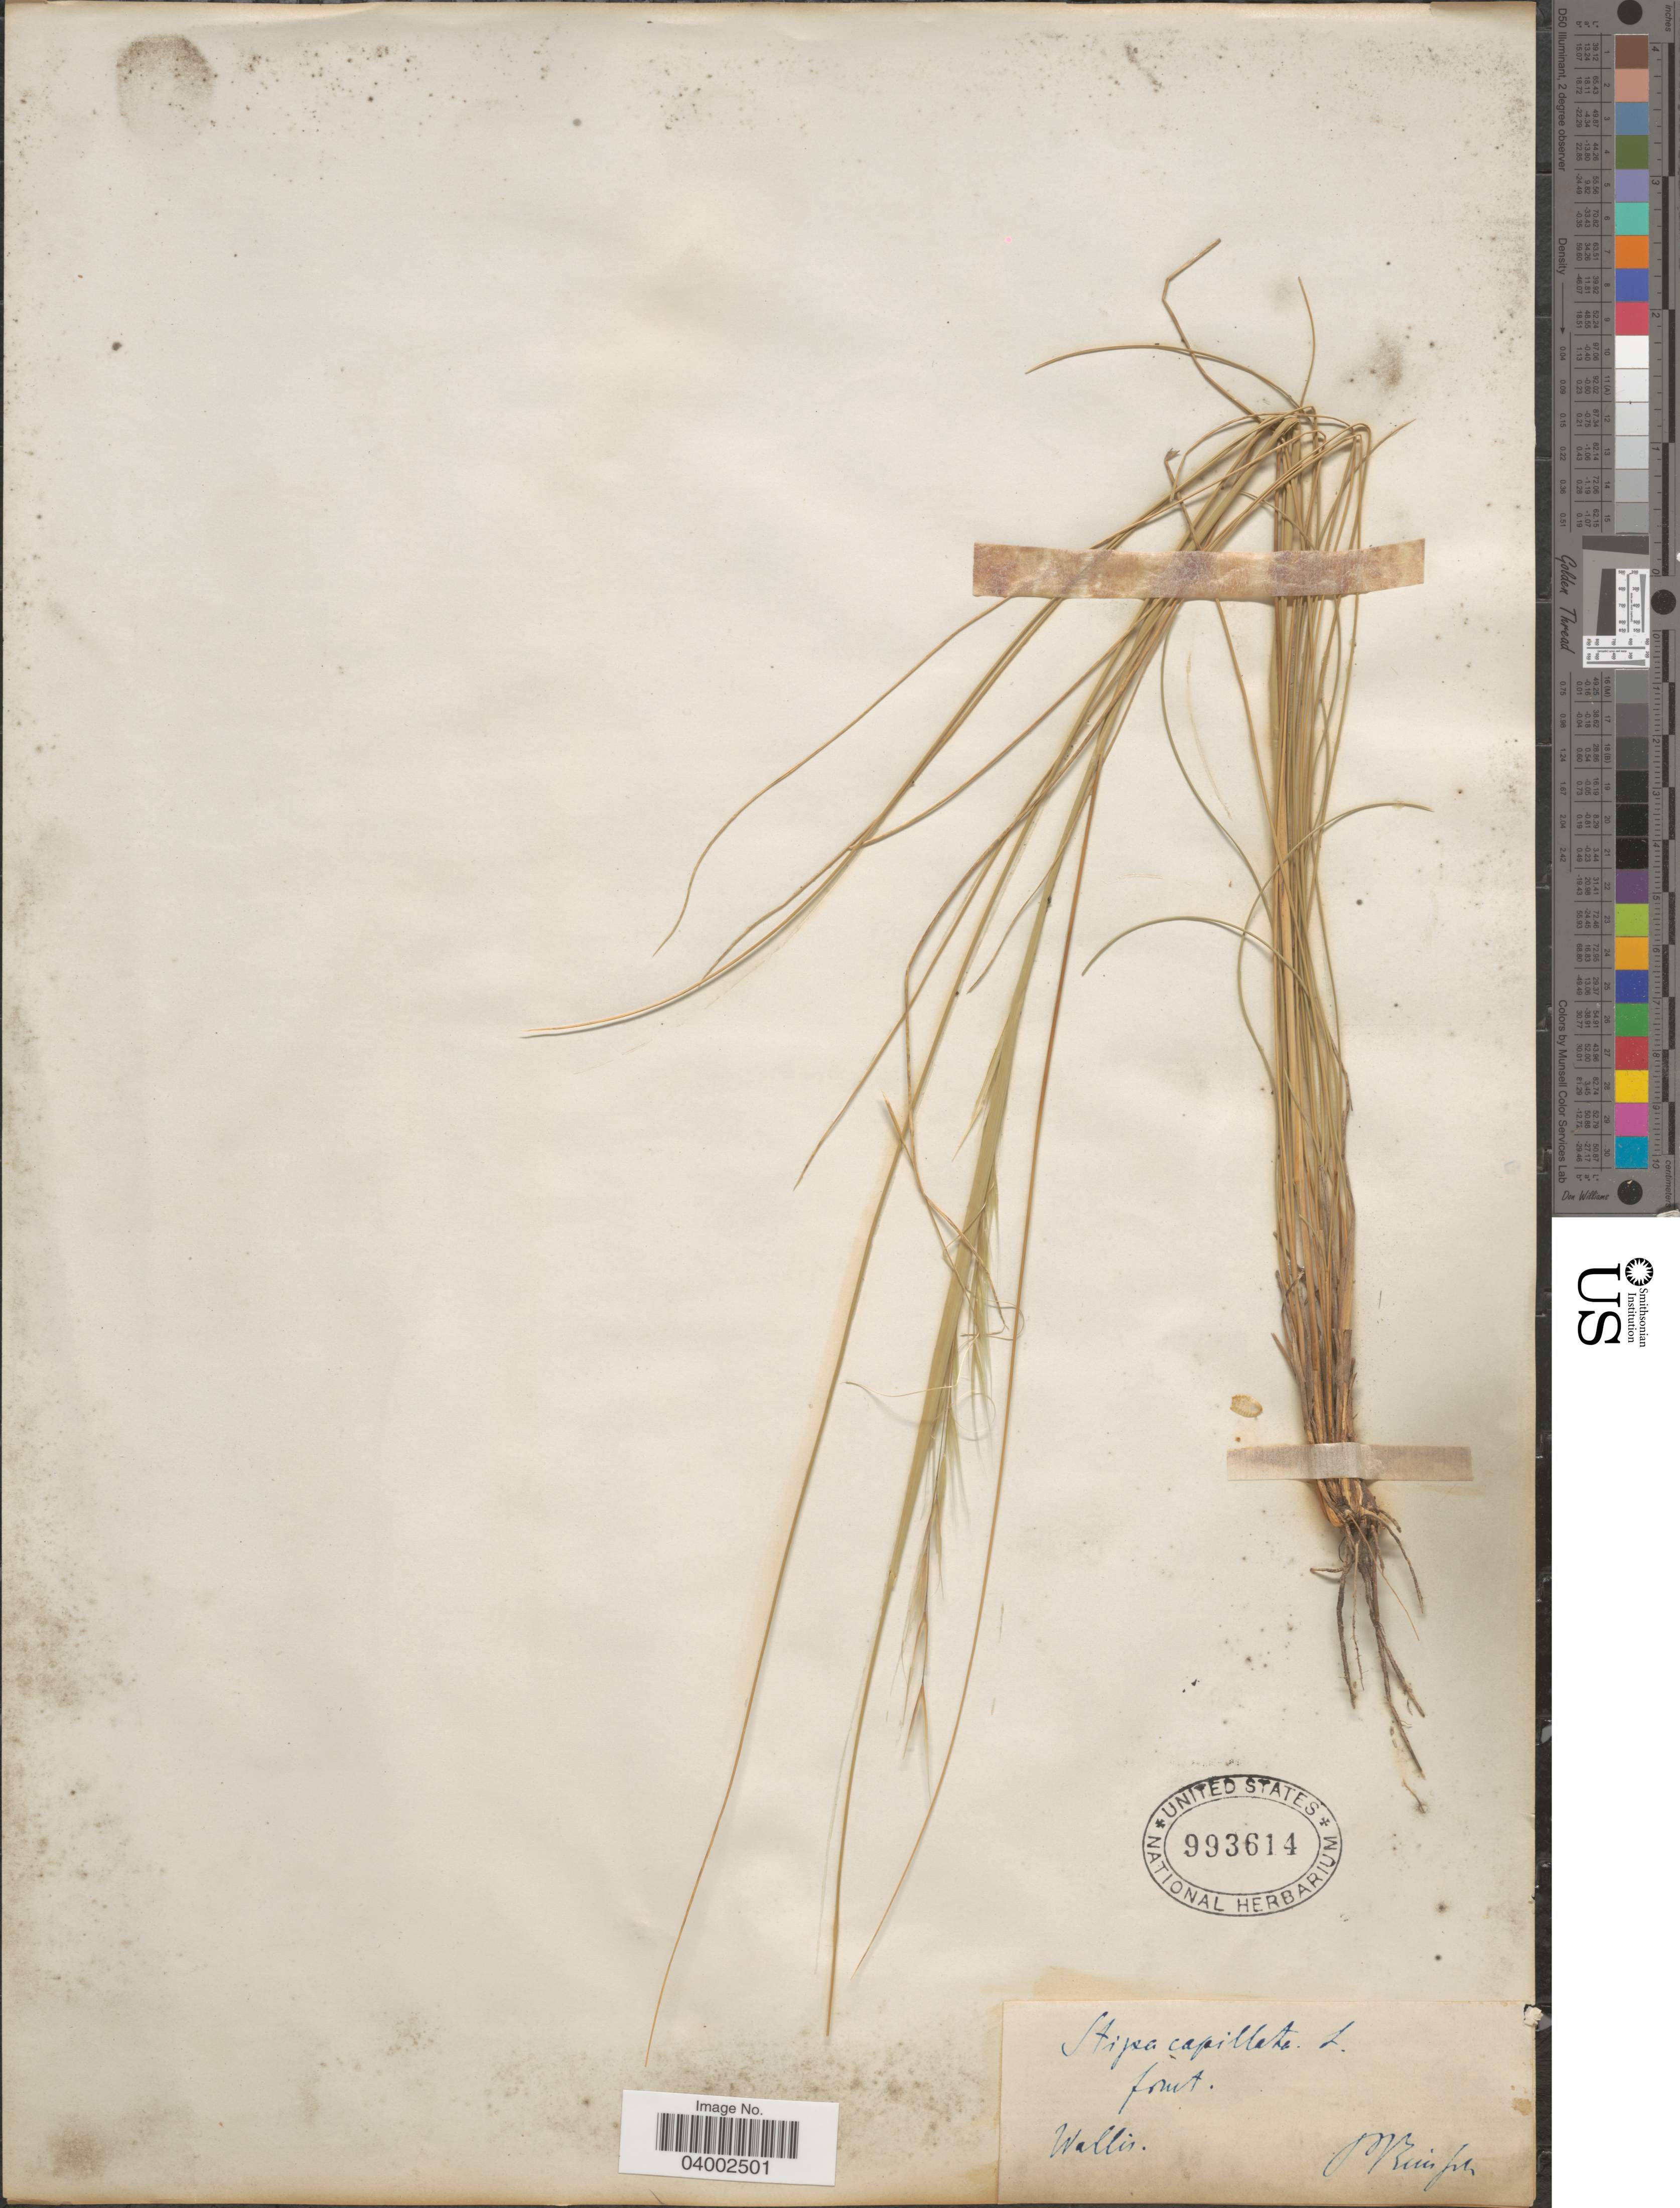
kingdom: Plantae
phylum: Tracheophyta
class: Liliopsida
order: Poales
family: Poaceae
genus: Stipa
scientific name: Stipa capillata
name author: L.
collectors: M. Reinph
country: Switzerland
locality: Wallis.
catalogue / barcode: US 993614